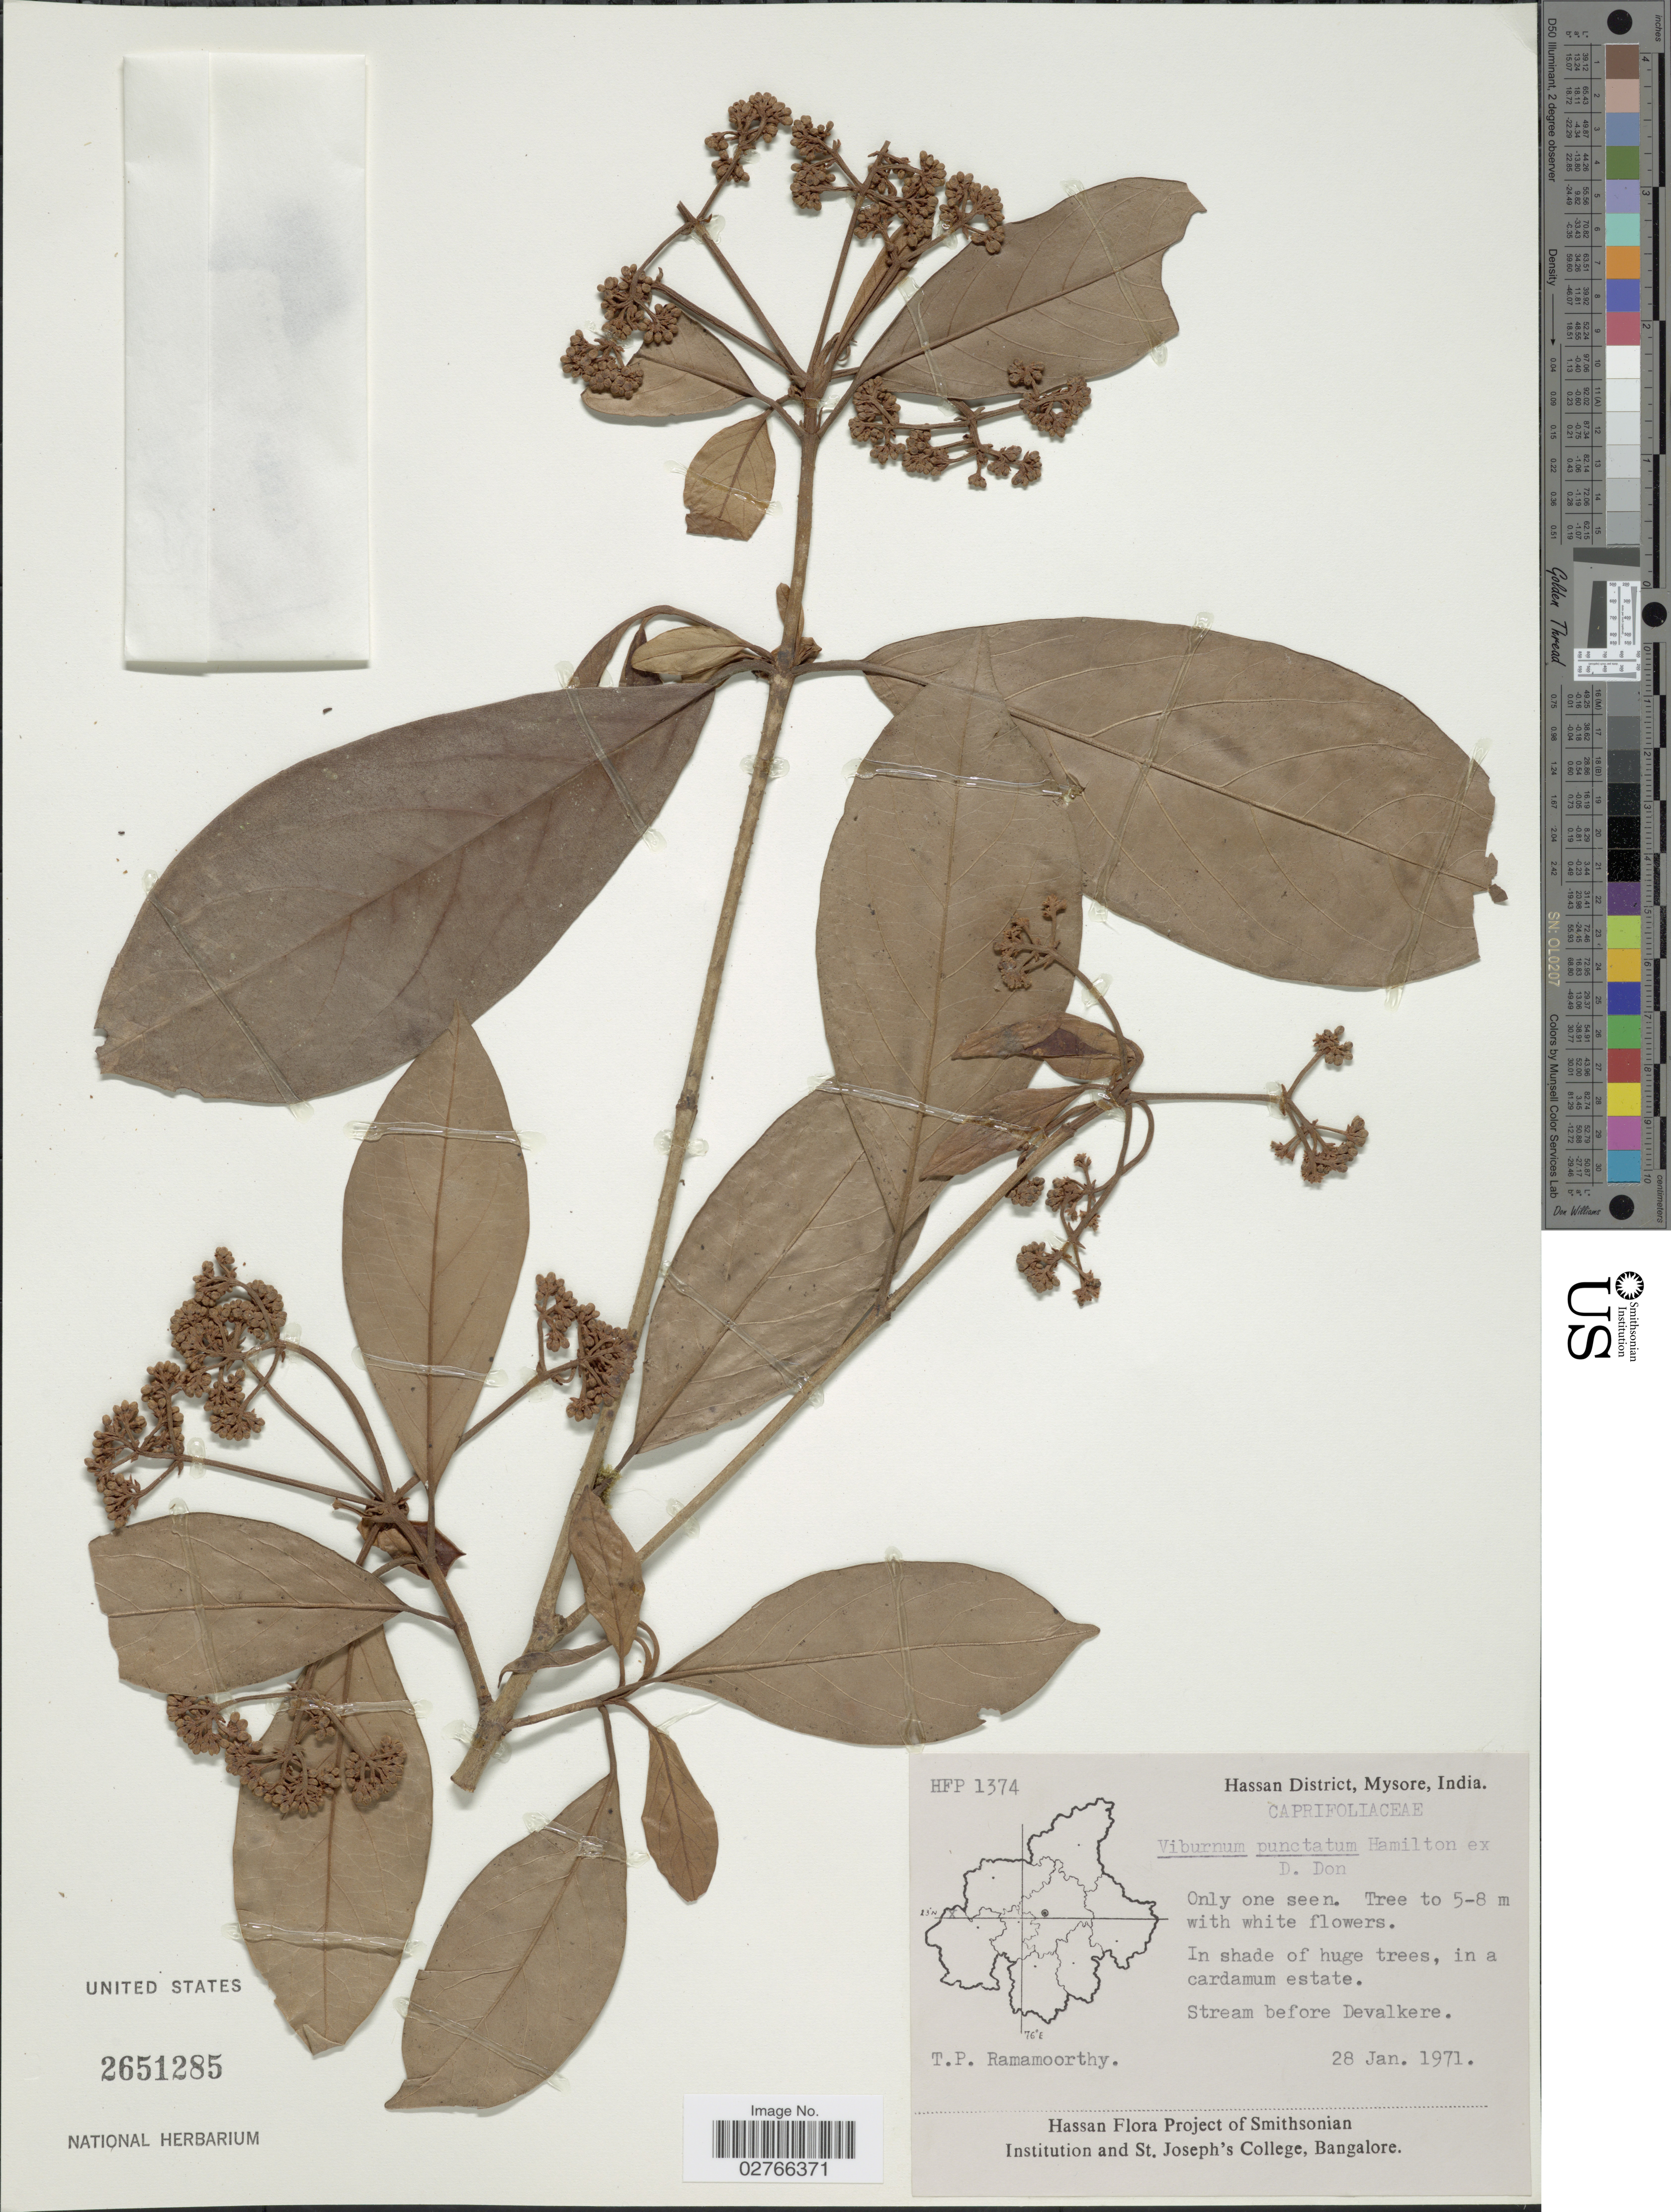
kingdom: Plantae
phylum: Tracheophyta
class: Magnoliopsida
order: Dipsacales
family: Viburnaceae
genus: Viburnum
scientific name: Viburnum punctatum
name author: Buch.-Ham. ex D. Don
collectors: T. P. Ramamoorthy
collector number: HFP1374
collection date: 1971-01-28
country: India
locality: Hassan District, Mysore, Stream before Devalkere.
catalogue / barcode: US 2651285